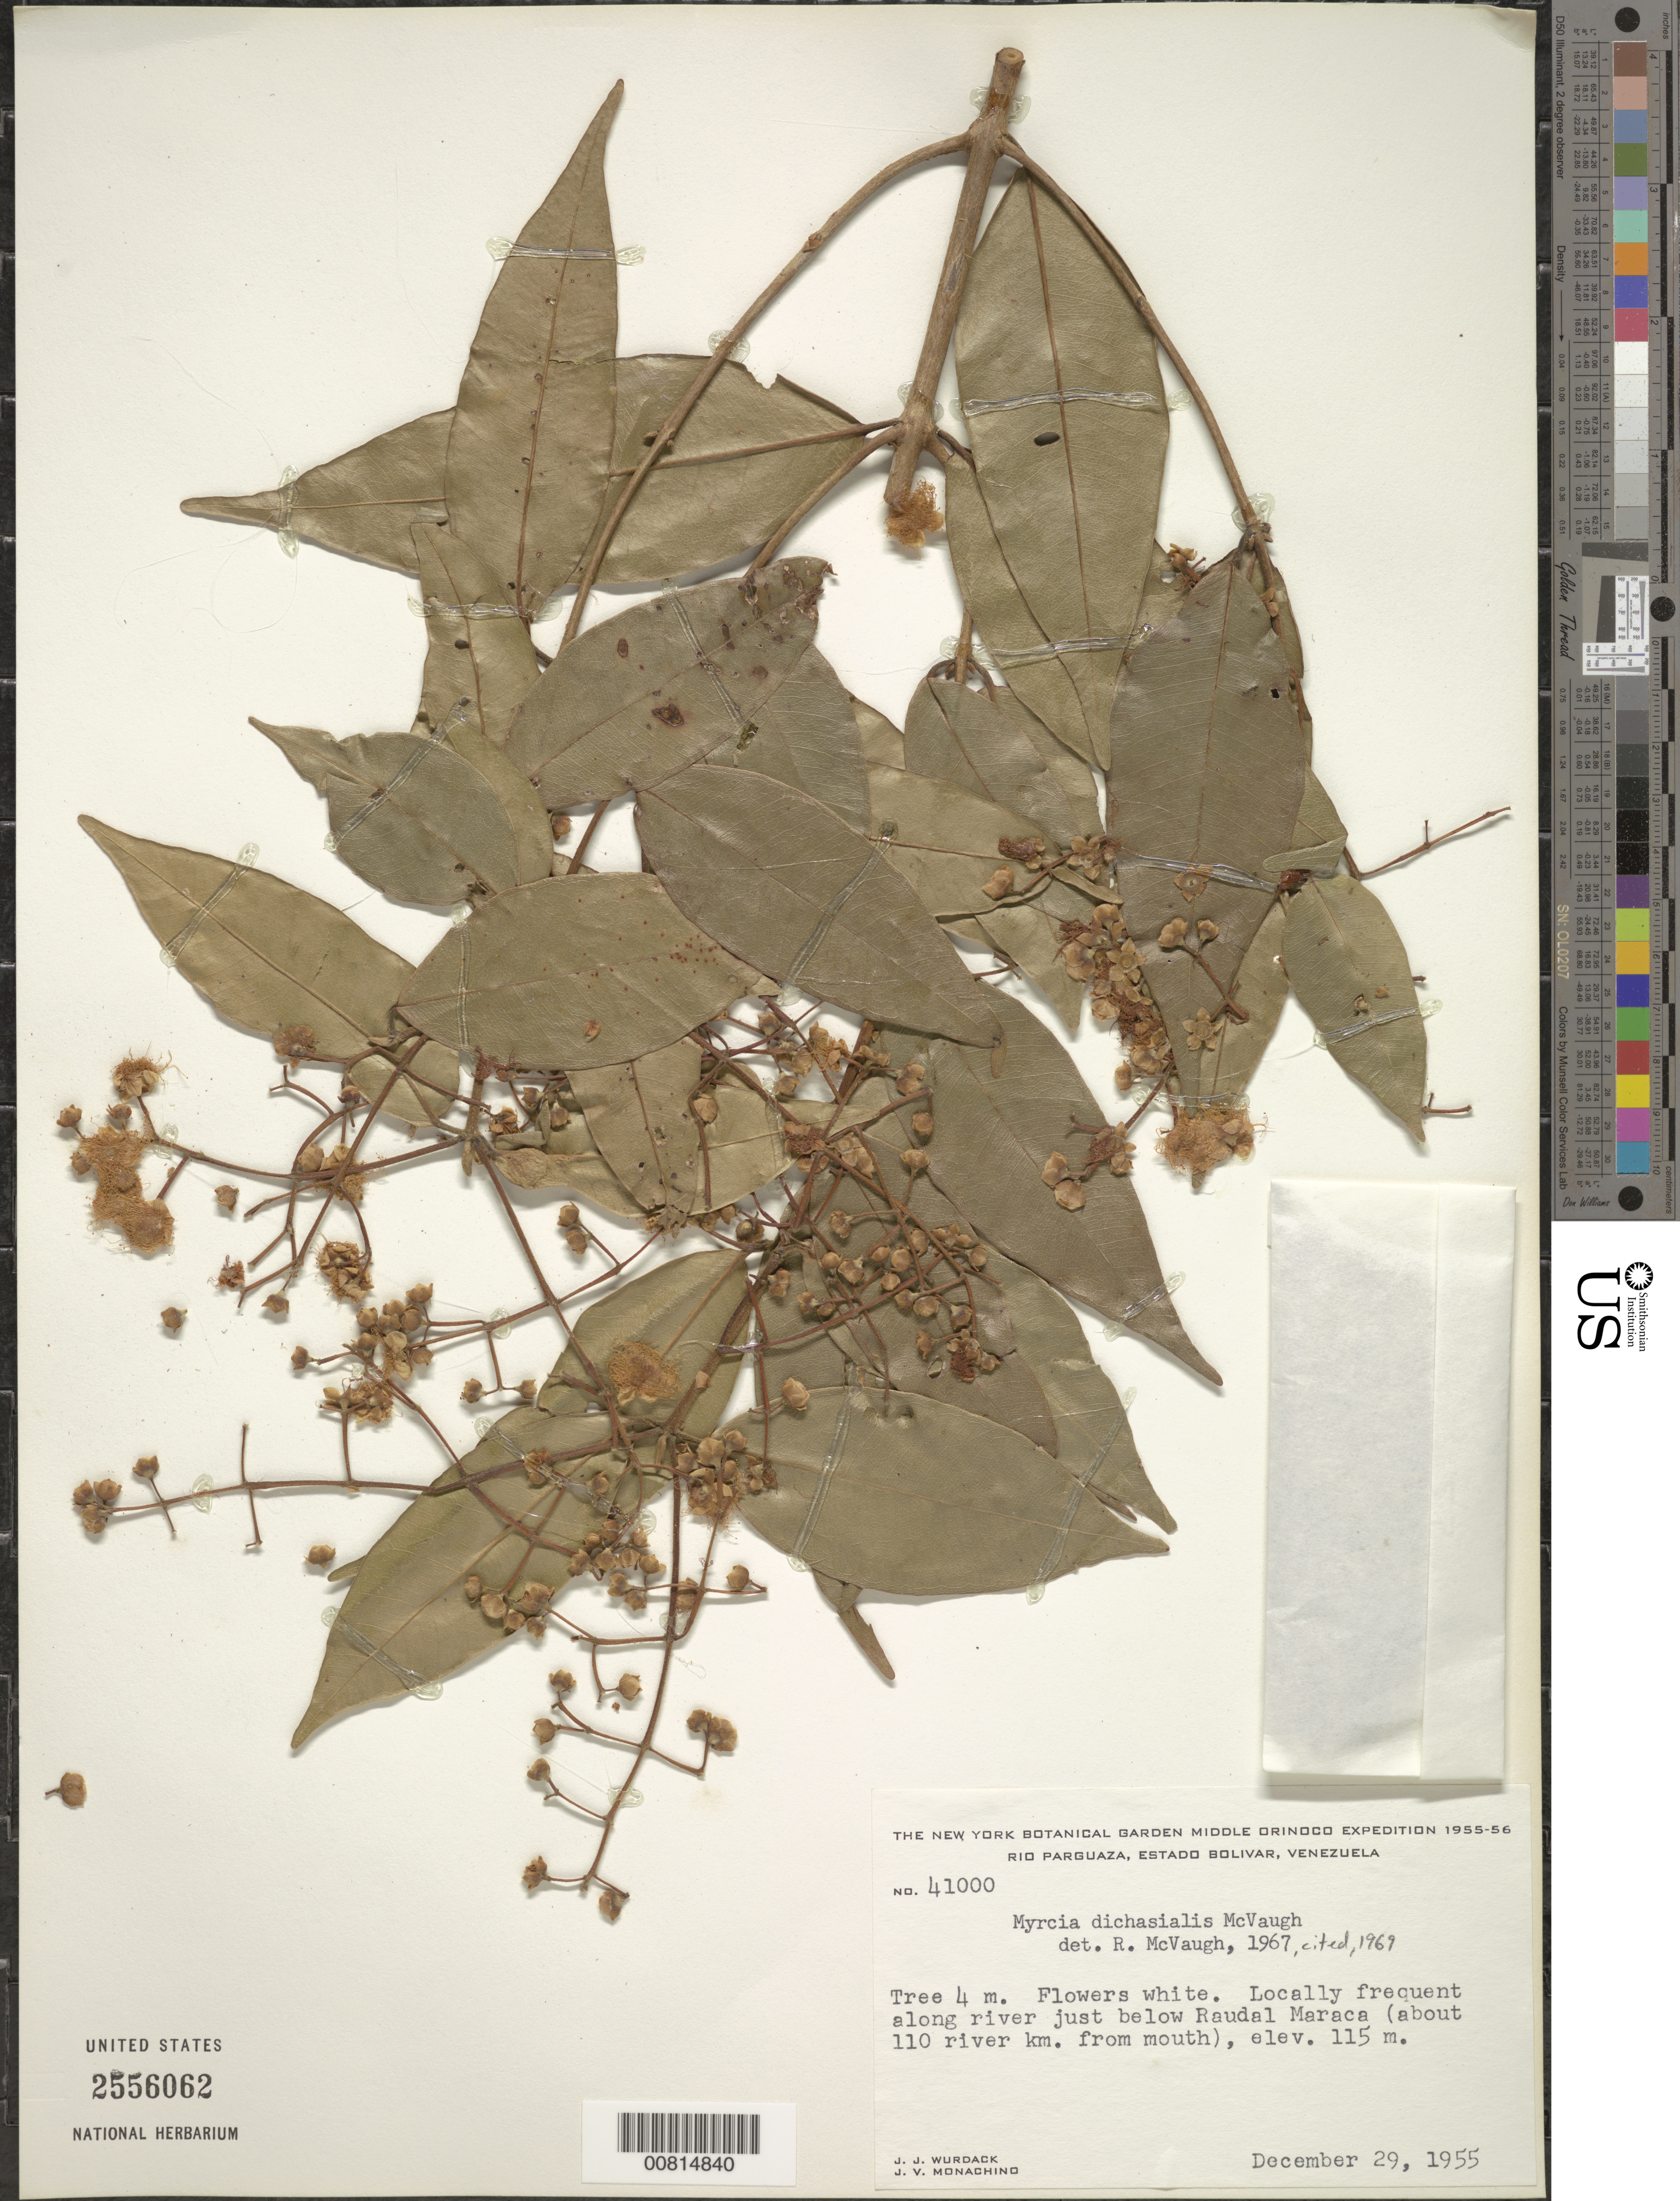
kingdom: Plantae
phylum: Tracheophyta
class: Magnoliopsida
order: Myrtales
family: Myrtaceae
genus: Myrcia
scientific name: Myrcia dichasialis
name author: McVaugh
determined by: McVaugh, R.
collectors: J. J. Wurdack & J. V. Monachino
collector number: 41000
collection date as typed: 29-Dec-55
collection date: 1955-12-29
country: Venezuela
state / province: Bolívar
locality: Río Parguaza, just below Raudal Maraca (about 110 river km from mouth)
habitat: Along river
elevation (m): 115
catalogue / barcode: US 2556062